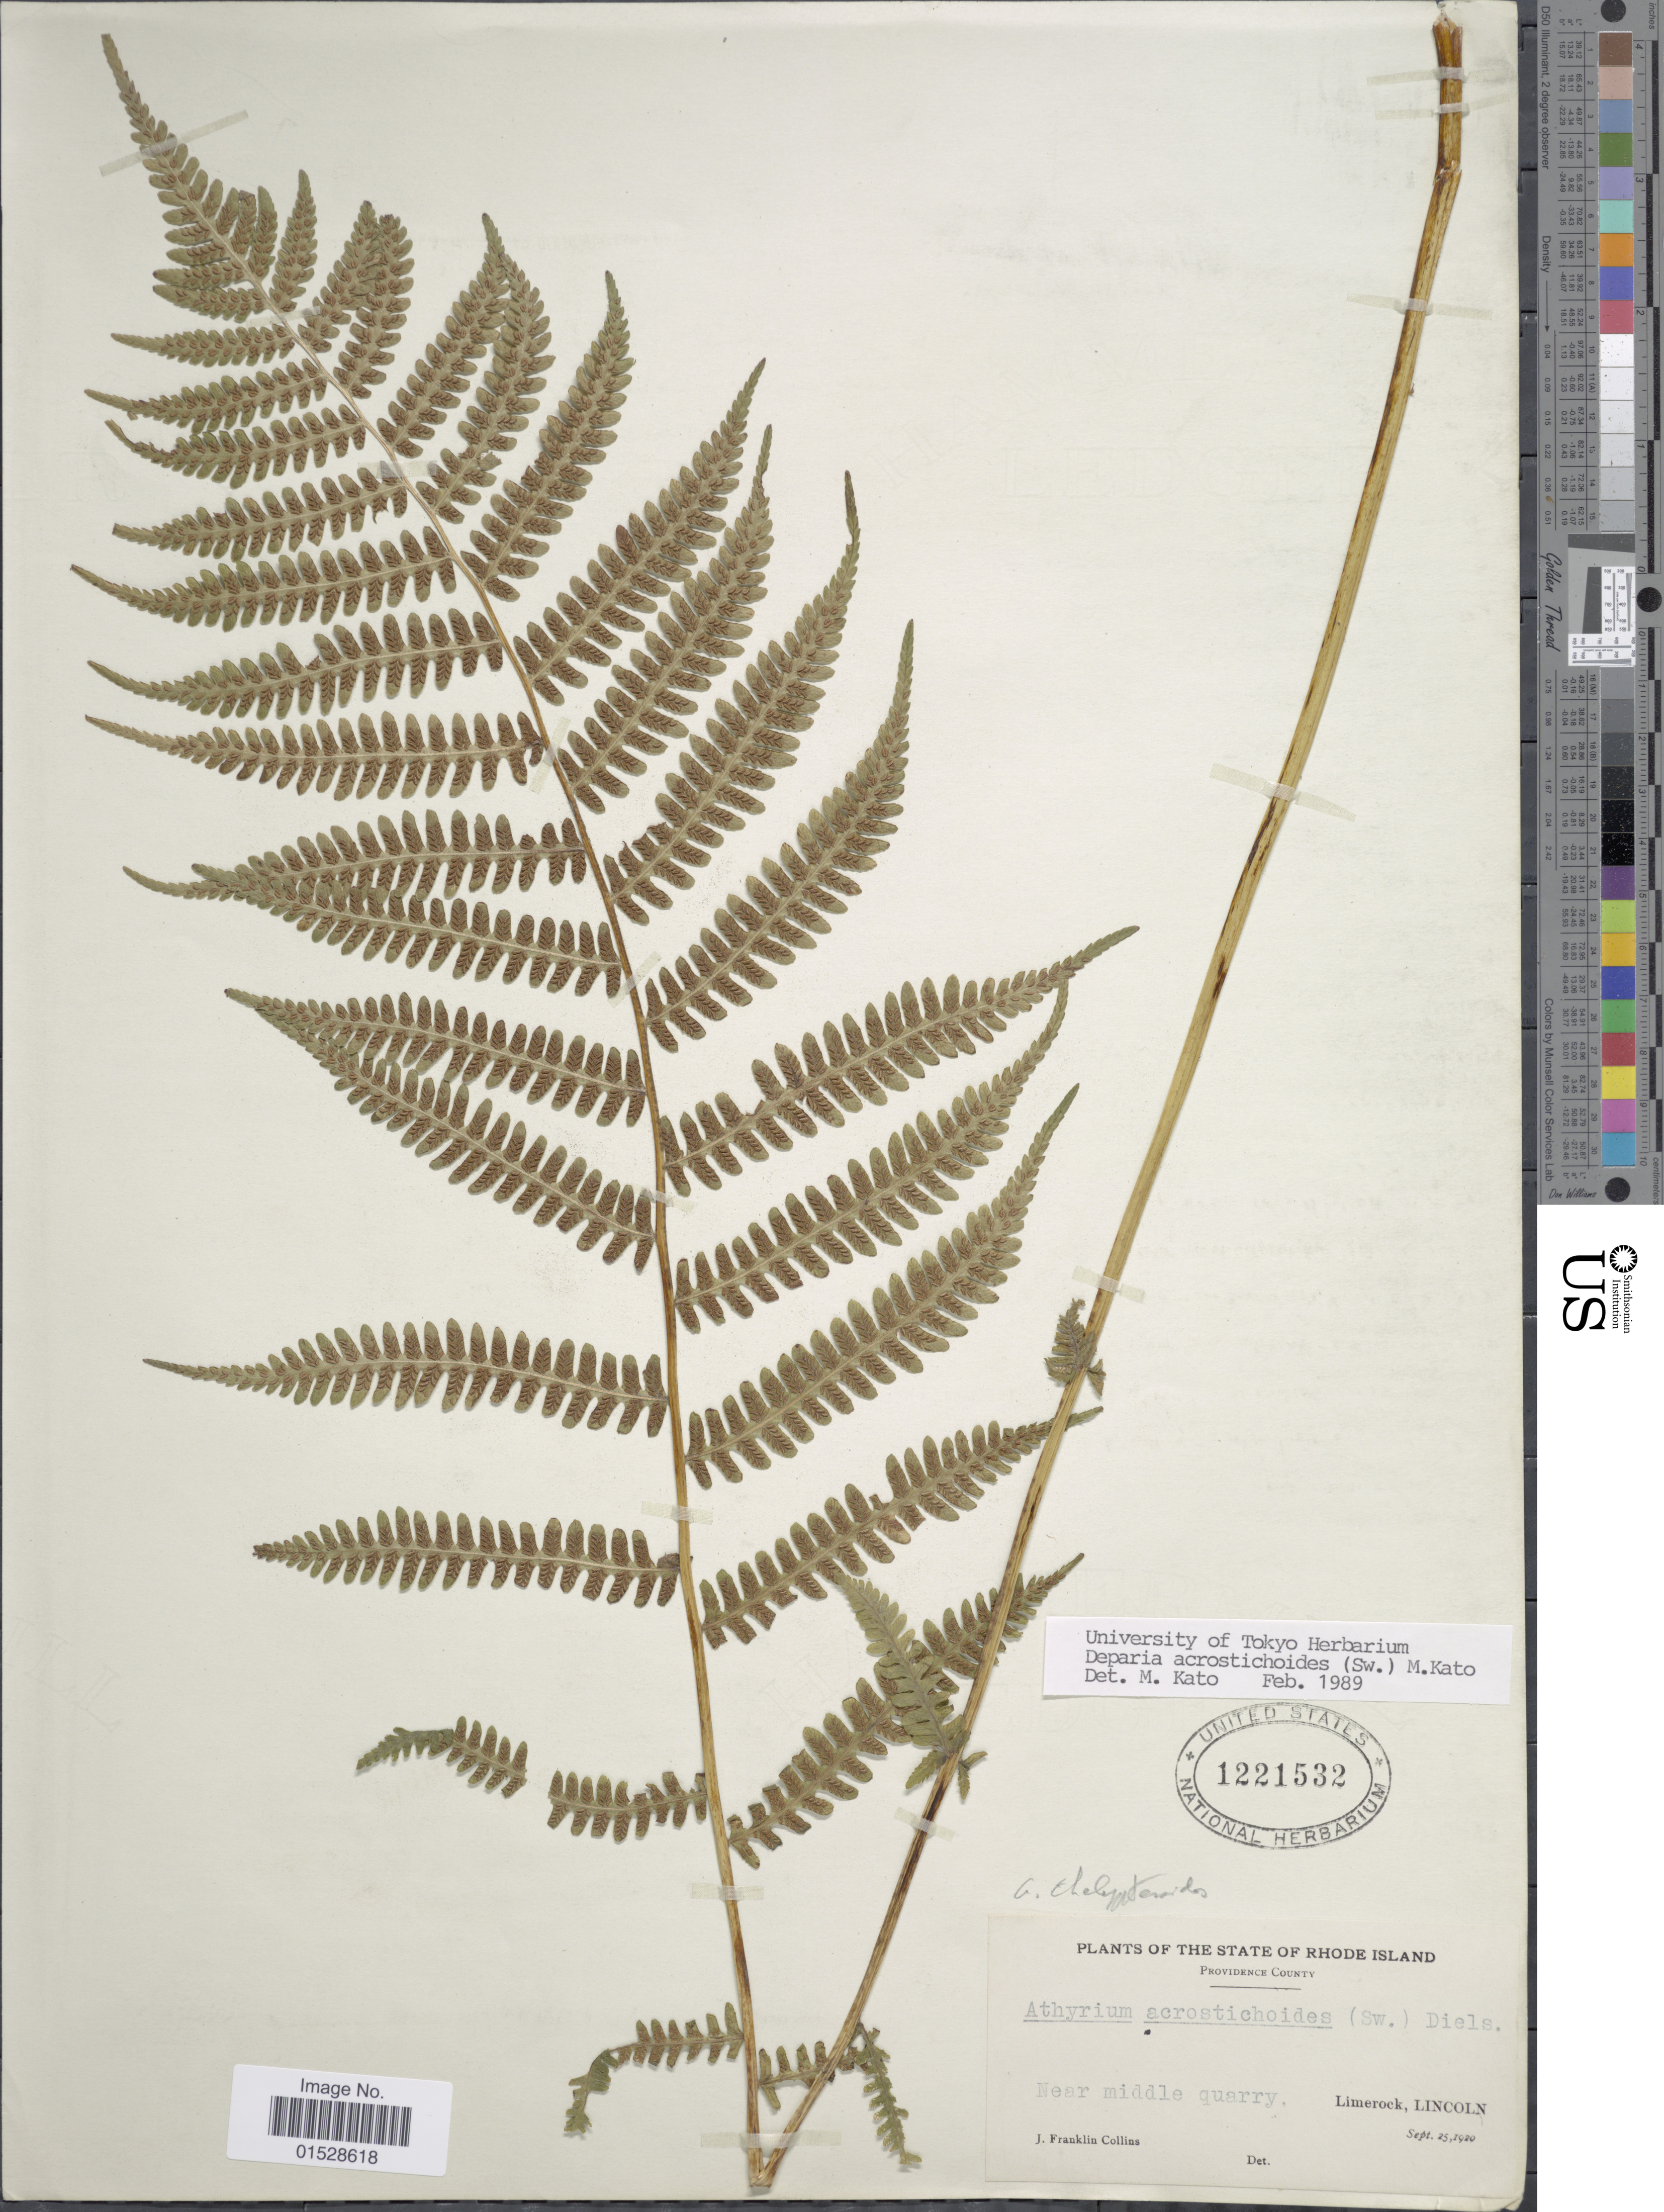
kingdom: Plantae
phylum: Tracheophyta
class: Polypodiopsida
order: Polypodiales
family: Athyriaceae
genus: Deparia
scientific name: Deparia acrostichoides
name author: (Sw.) M. Kato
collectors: J. Collins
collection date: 1920-09-25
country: United States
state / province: Rhode Island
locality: State of Rhode Island, Providence County, near middle quarry, Limerock, Lincoln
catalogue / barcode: US 1221532